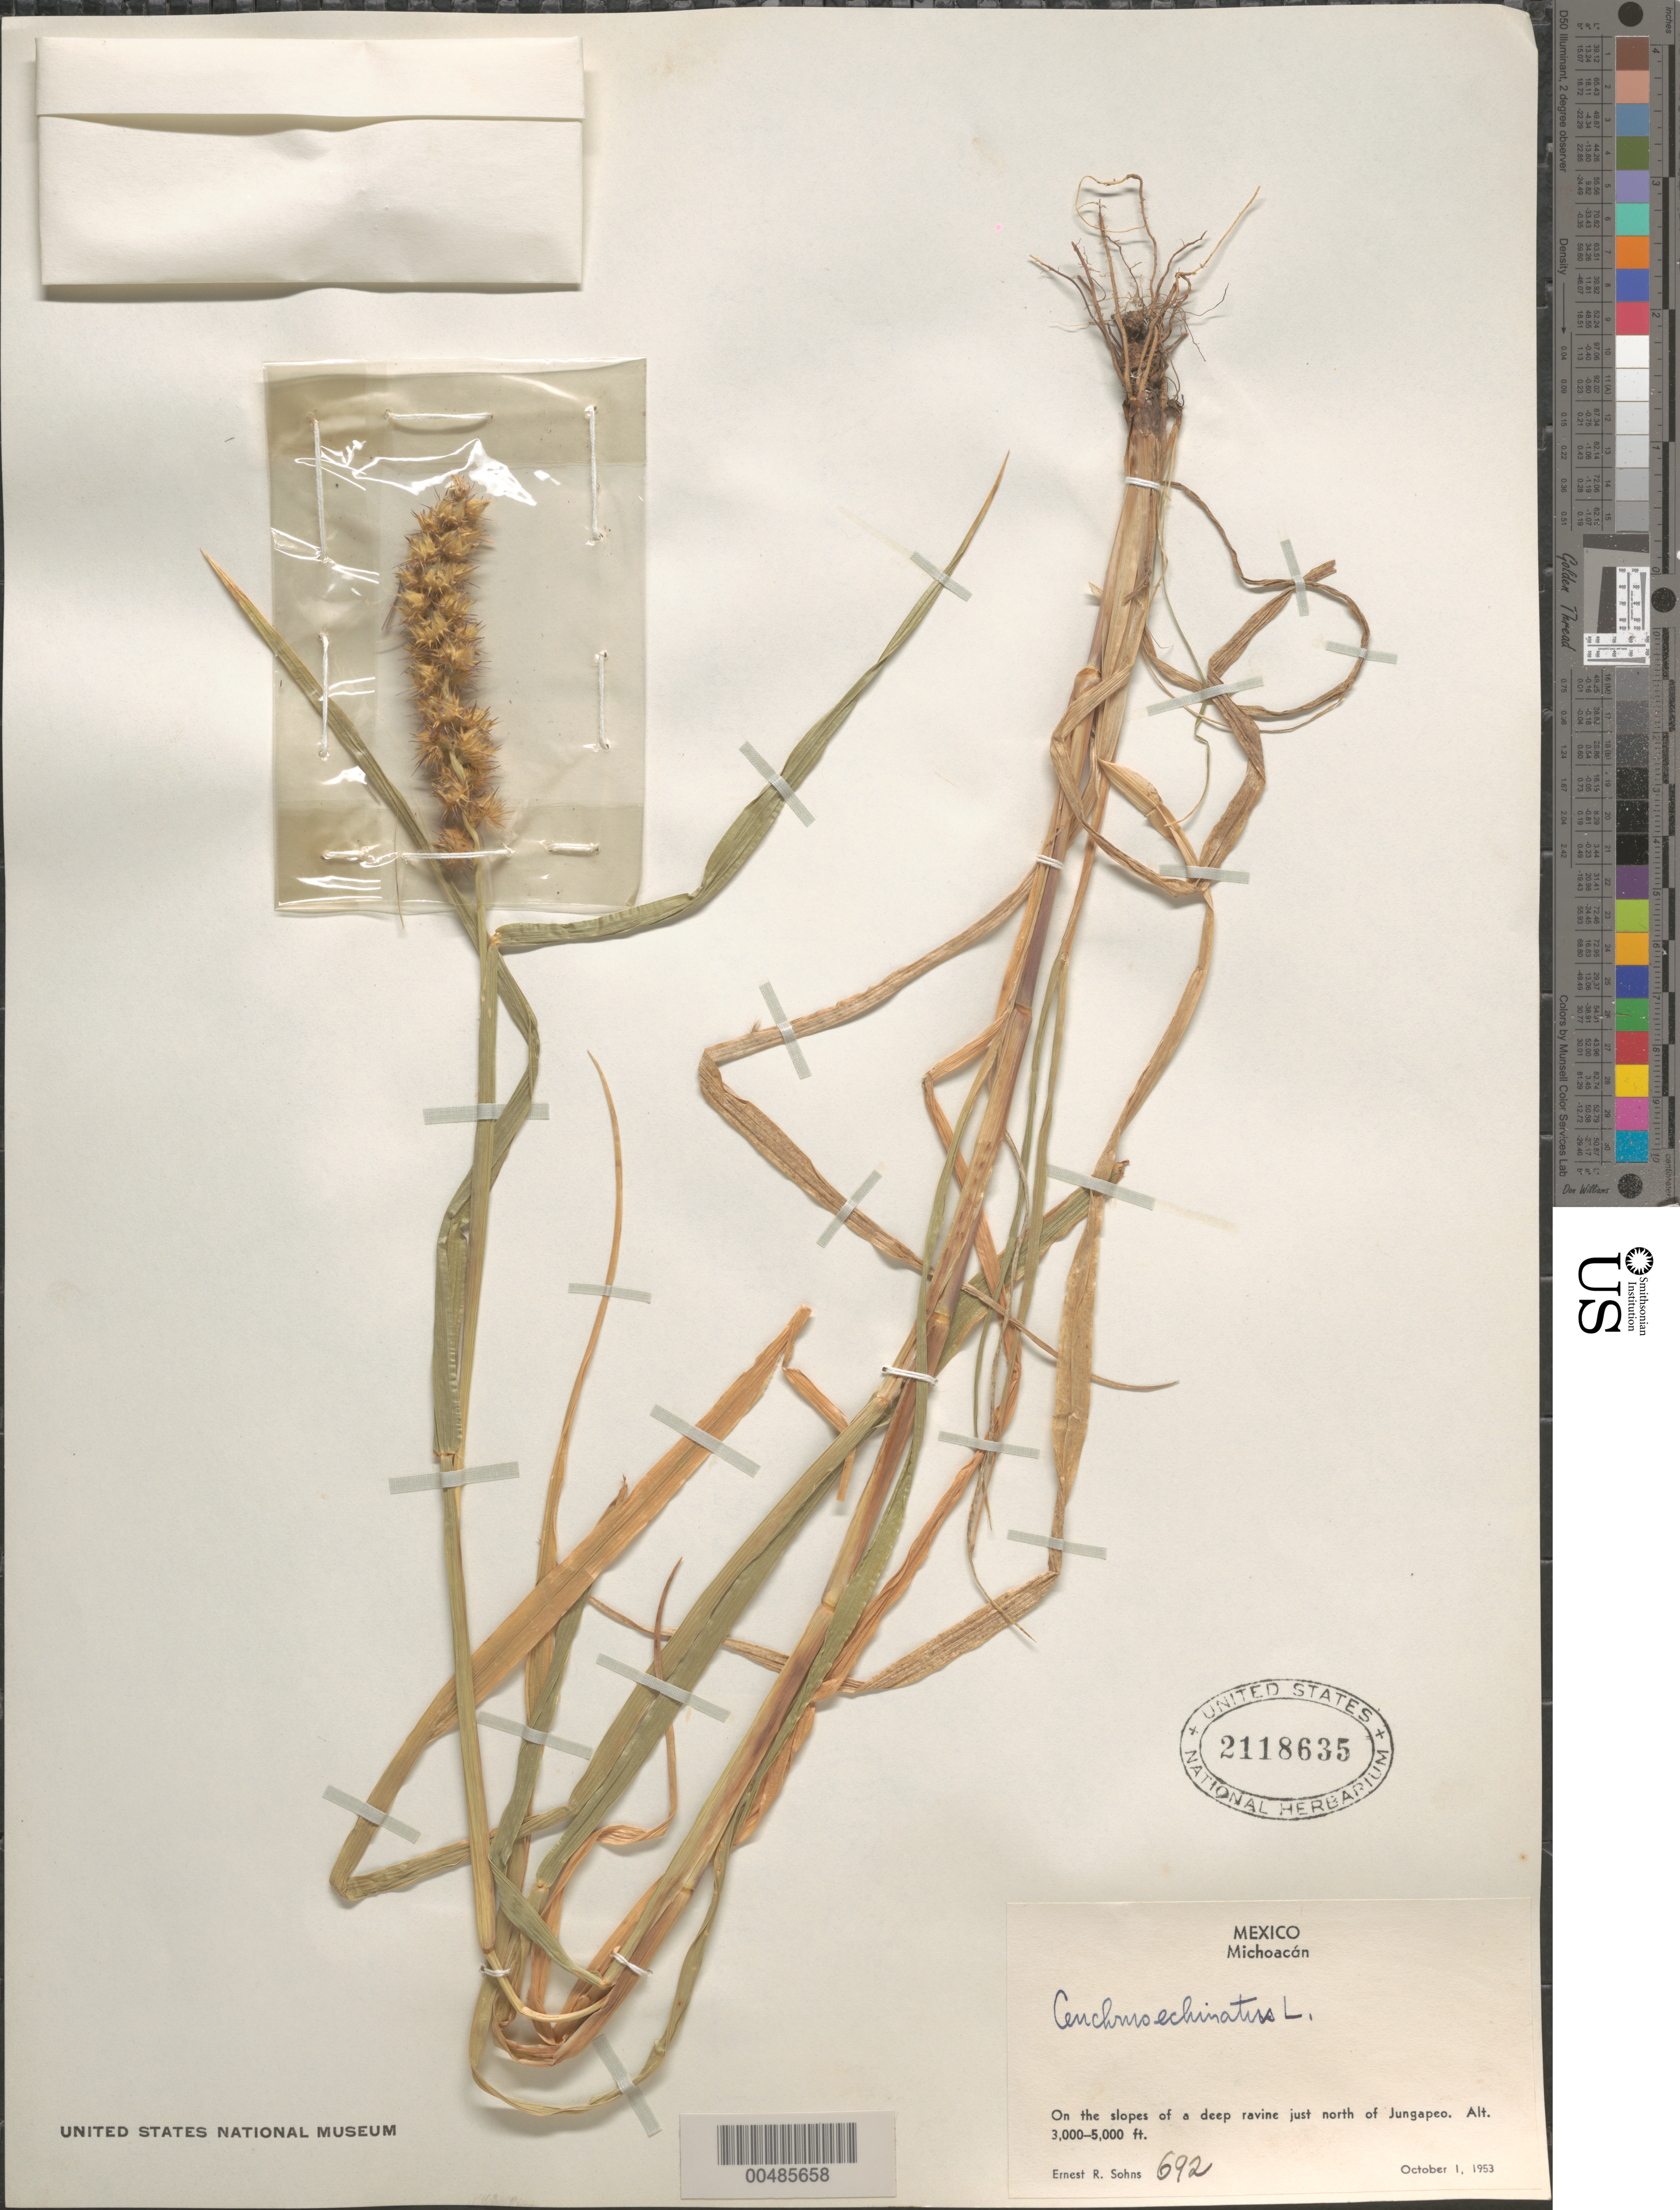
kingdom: Plantae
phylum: Tracheophyta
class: Liliopsida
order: Poales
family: Poaceae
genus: Cenchrus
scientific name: Cenchrus echinatus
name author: L.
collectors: E. R. Sohns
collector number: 692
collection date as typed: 1 Oct 1953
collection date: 1953-10-01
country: Mexico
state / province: Michoacán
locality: Just N of Jungapeo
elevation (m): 914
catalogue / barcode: US 2118635